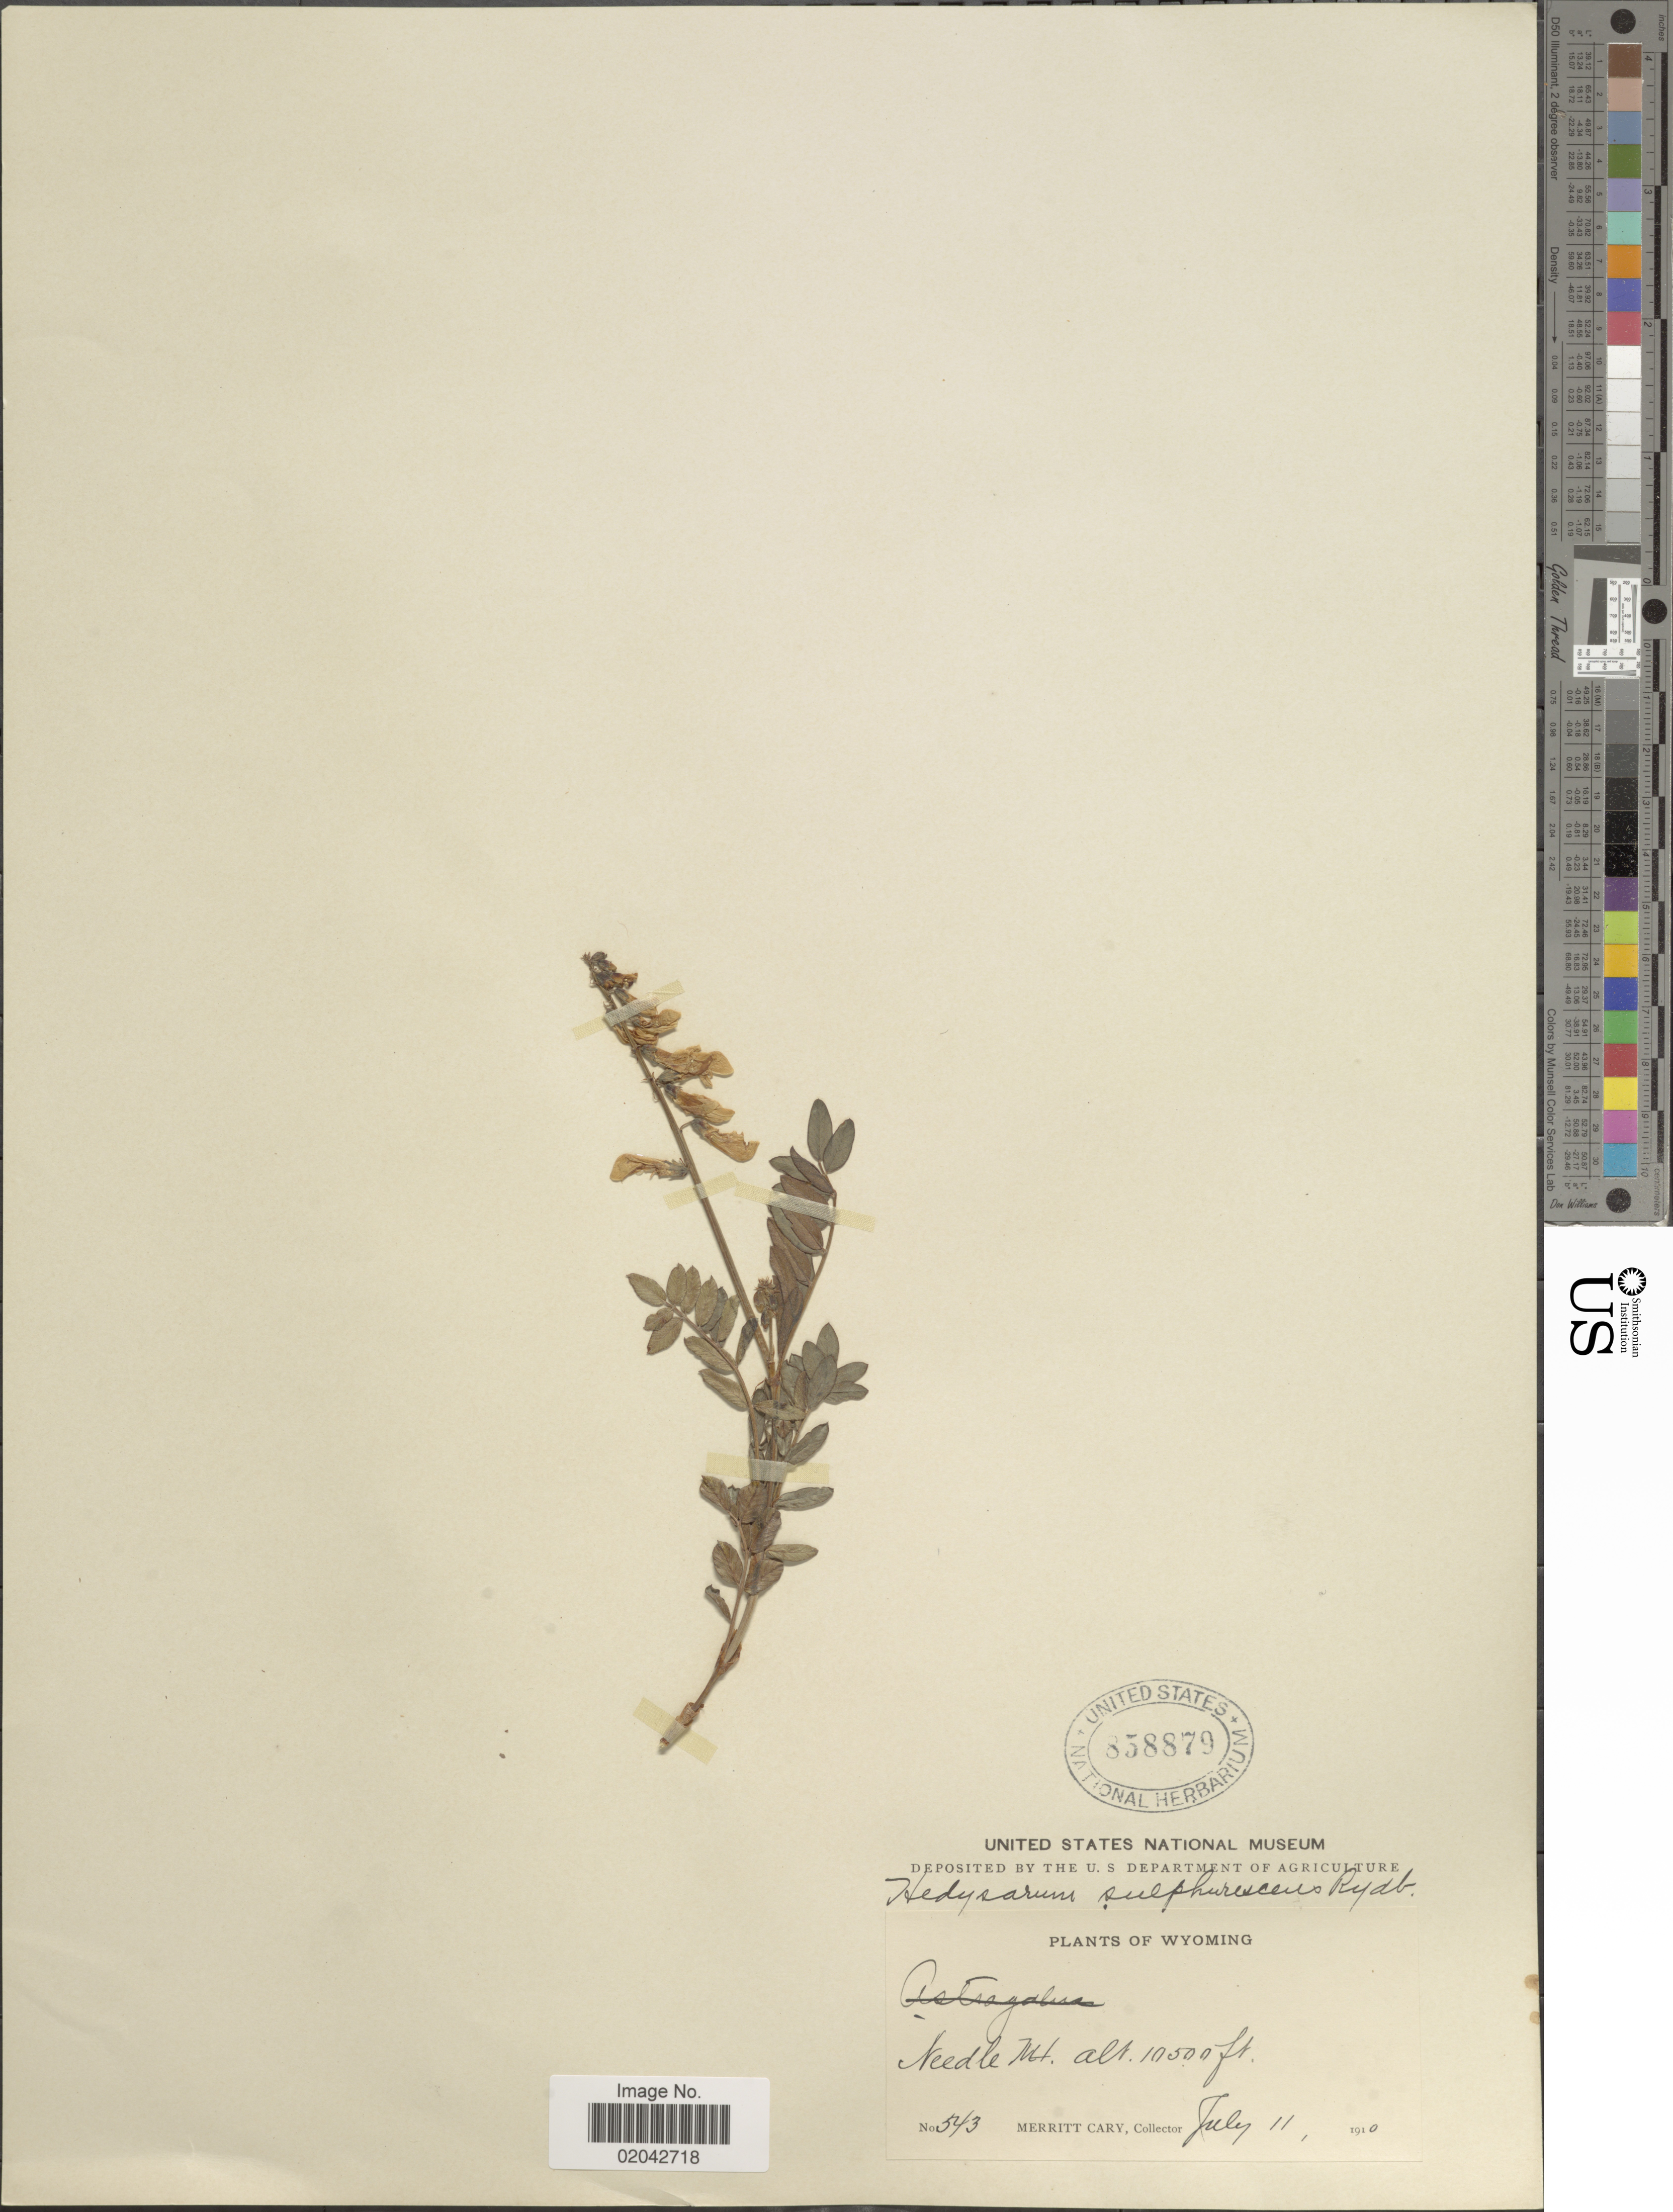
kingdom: Plantae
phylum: Tracheophyta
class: Magnoliopsida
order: Fabales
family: Fabaceae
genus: Hedysarum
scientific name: Hedysarum sulphurescens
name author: Rydb.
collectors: M. Cary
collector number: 543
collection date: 1910-07-11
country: United States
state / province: Wyoming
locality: Needle Mt.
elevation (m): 3200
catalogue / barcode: US 858879